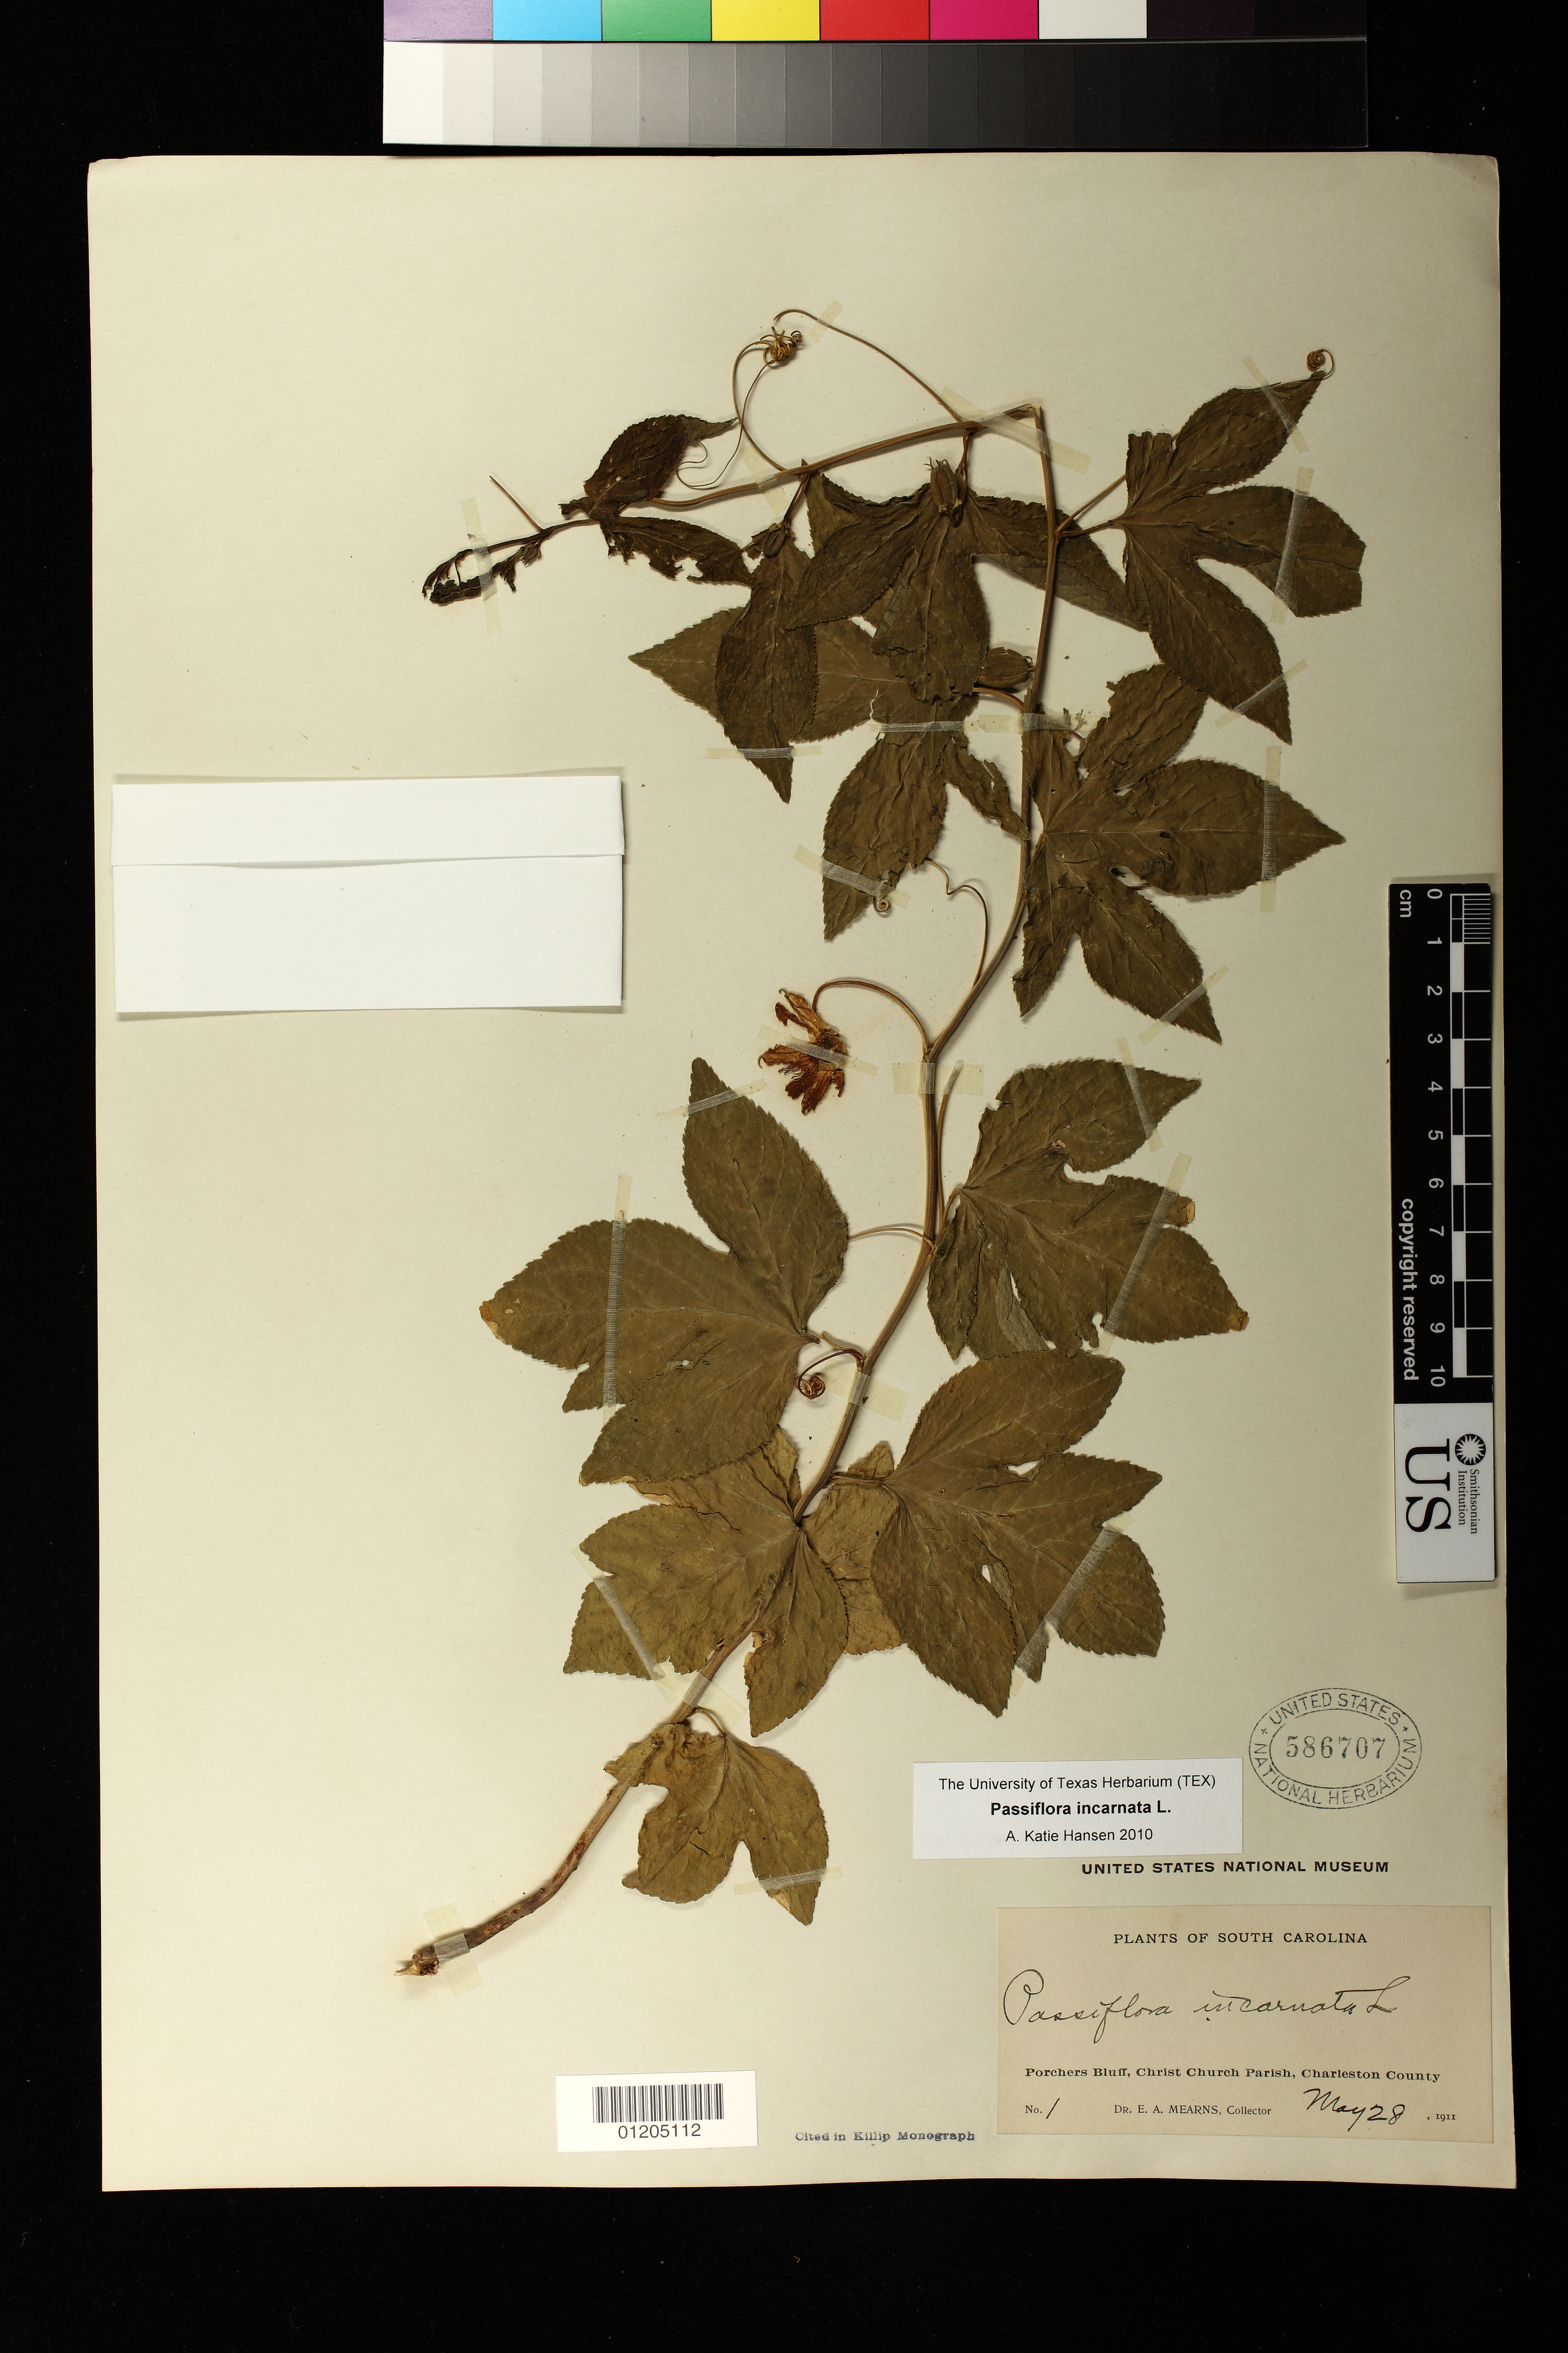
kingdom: Plantae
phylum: Tracheophyta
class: Magnoliopsida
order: Malpighiales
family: Passifloraceae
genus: Passiflora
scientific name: Passiflora incarnata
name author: L.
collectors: E. A. Mearns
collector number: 1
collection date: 1911-05-28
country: United States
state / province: South Carolina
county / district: Charleston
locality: Porchers Bluff, Christ Church Parish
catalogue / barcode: US 586707